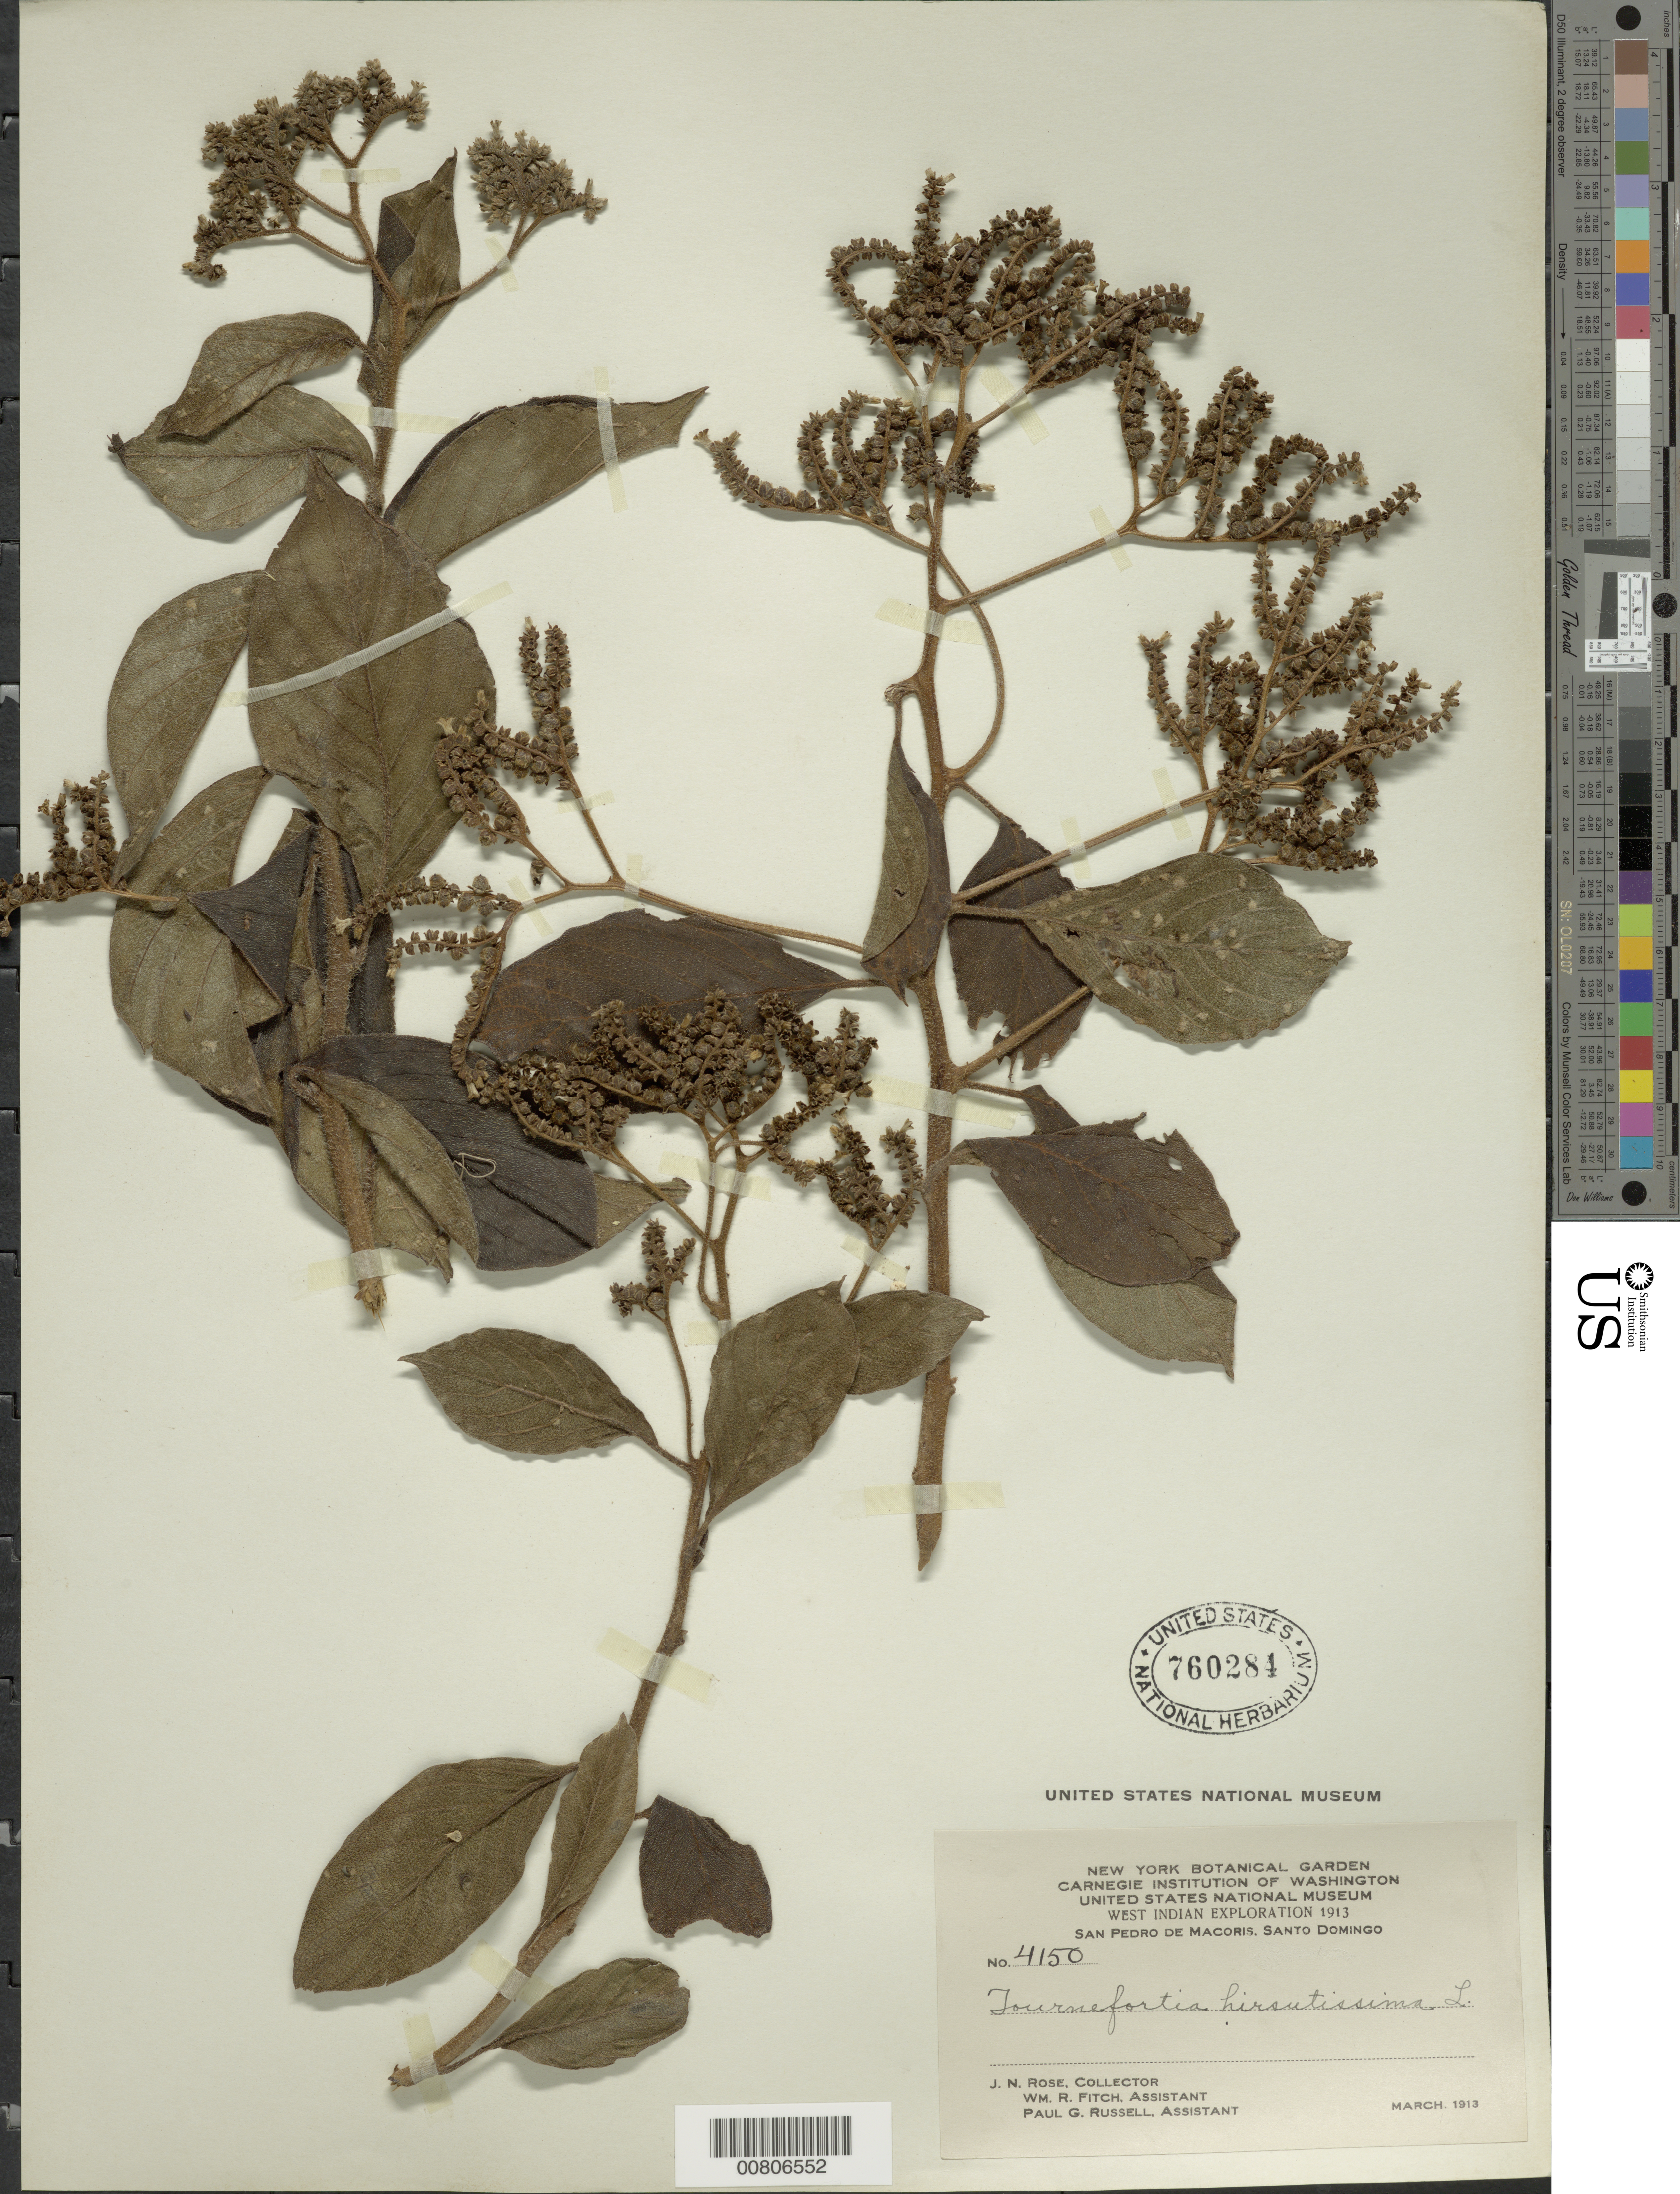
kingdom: Plantae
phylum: Tracheophyta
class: Magnoliopsida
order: Boraginales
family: Heliotropiaceae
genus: Tournefortia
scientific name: Tournefortia hirsutissima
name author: L.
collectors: J. N. Rose, W. R. Fitch & P. G. Russell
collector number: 4150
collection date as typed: Mar 1913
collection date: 1913-03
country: Dominican Republic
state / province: San Pedro de Macoris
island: Hispaniola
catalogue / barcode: US 760284